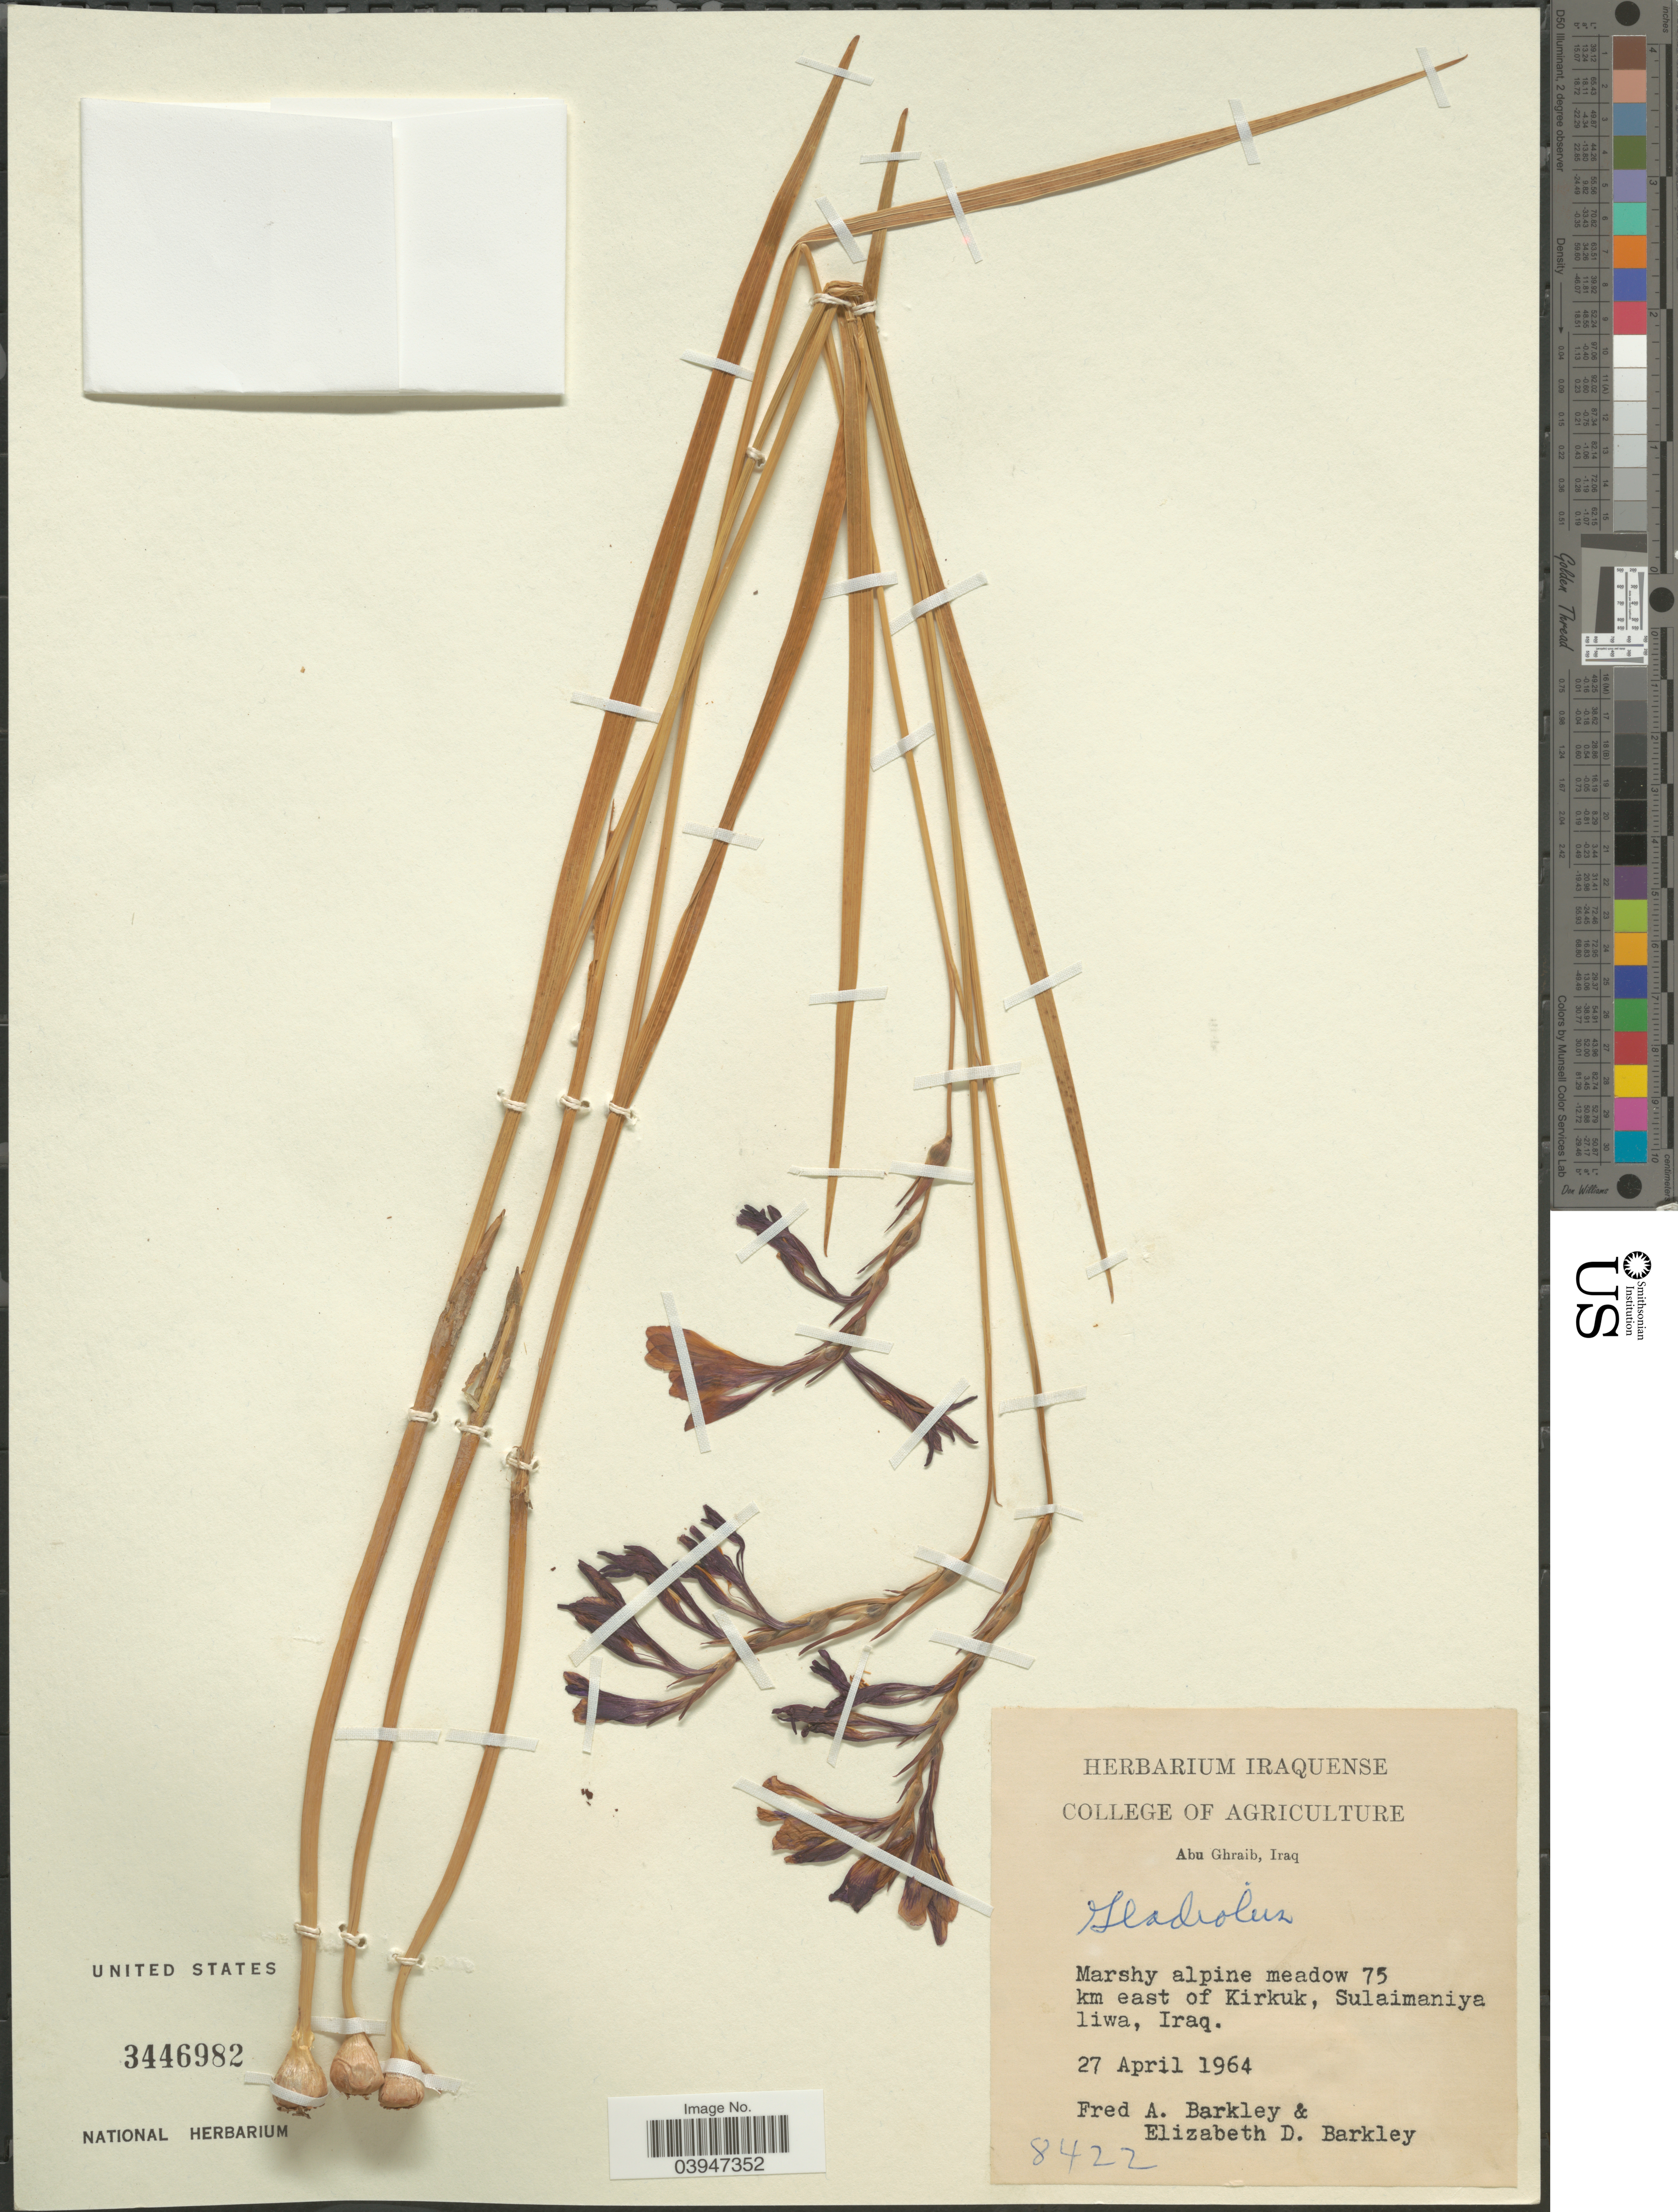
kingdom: Plantae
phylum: Tracheophyta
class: Liliopsida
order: Asparagales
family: Iridaceae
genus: Gladiolus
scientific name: Gladiolus sp.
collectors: F. A. Barkley & E. D.Barkley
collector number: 8422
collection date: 1964-04-27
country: Iraq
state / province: Kirkūk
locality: Marshy alpine meadow 75 km east of Kirkuk, Sulaimaniya liwa.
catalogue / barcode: US 3446982